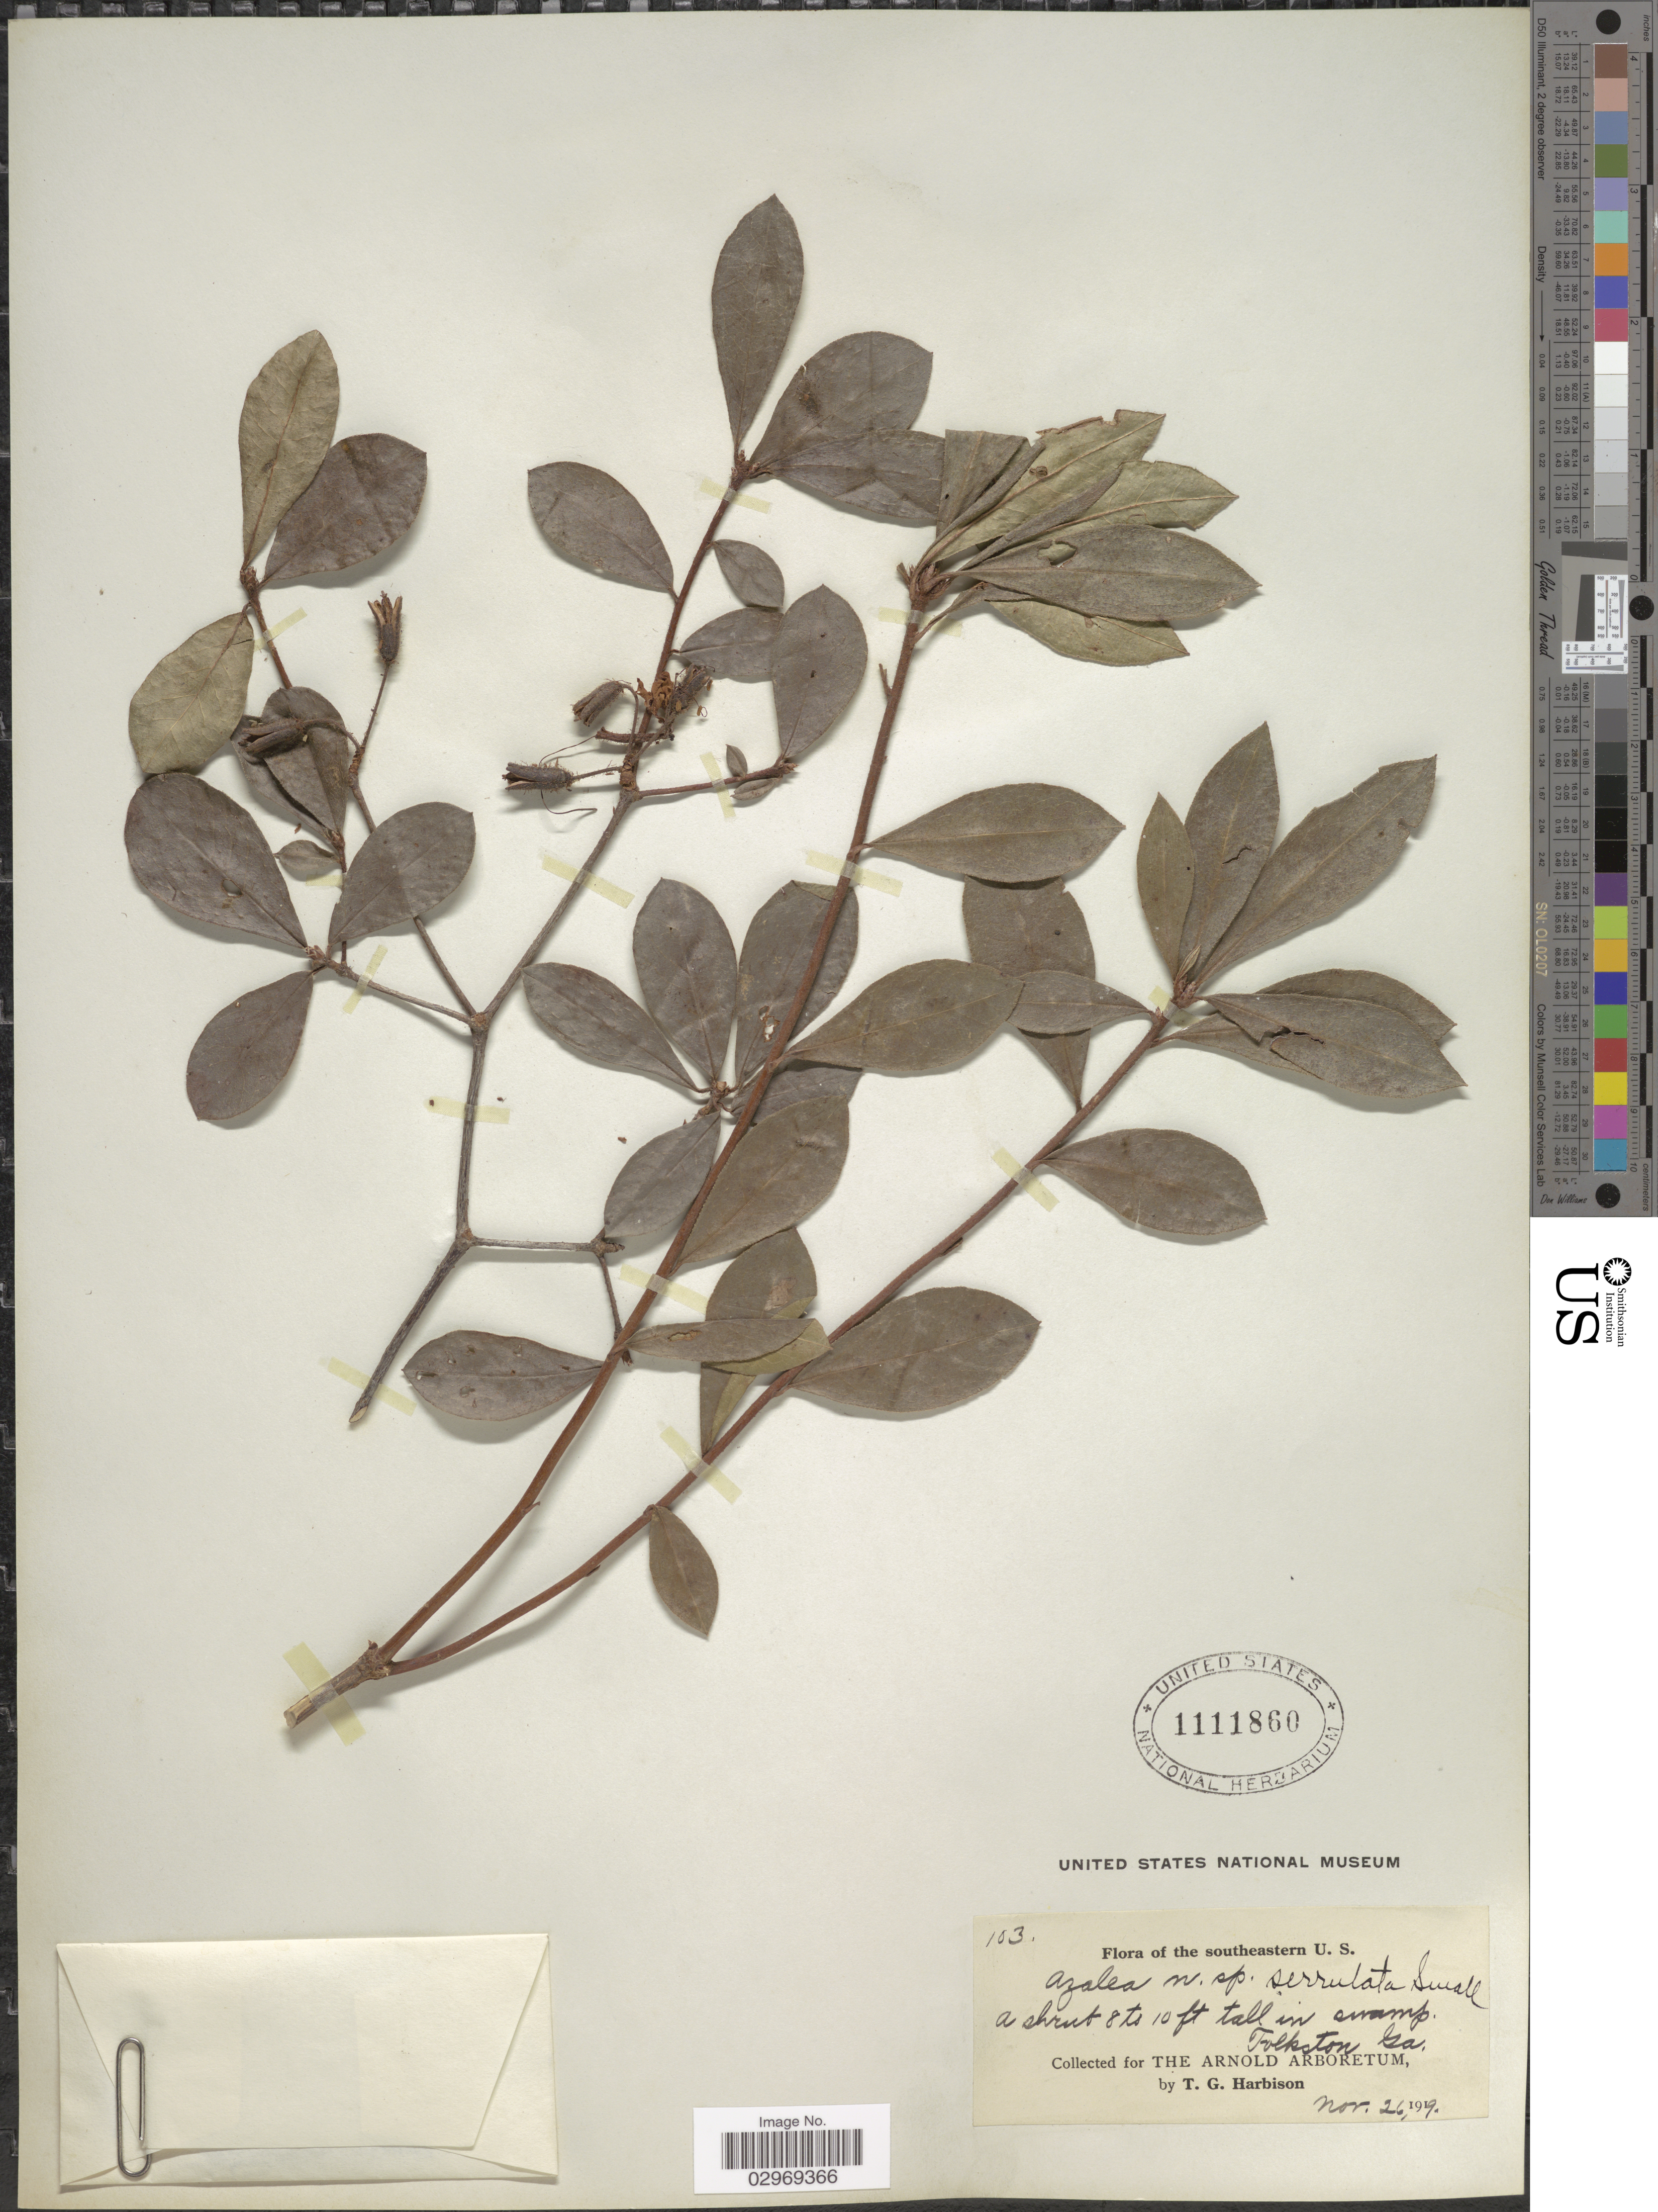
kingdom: Plantae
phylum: Tracheophyta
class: Magnoliopsida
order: Ericales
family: Ericaceae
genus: Rhododendron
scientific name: Rhododendron serrulatum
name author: (Small) Millais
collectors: T. Harbison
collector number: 103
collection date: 1919-11-26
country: United States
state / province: Georgia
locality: Southeastern U.S. Folkston.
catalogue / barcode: US 1111860